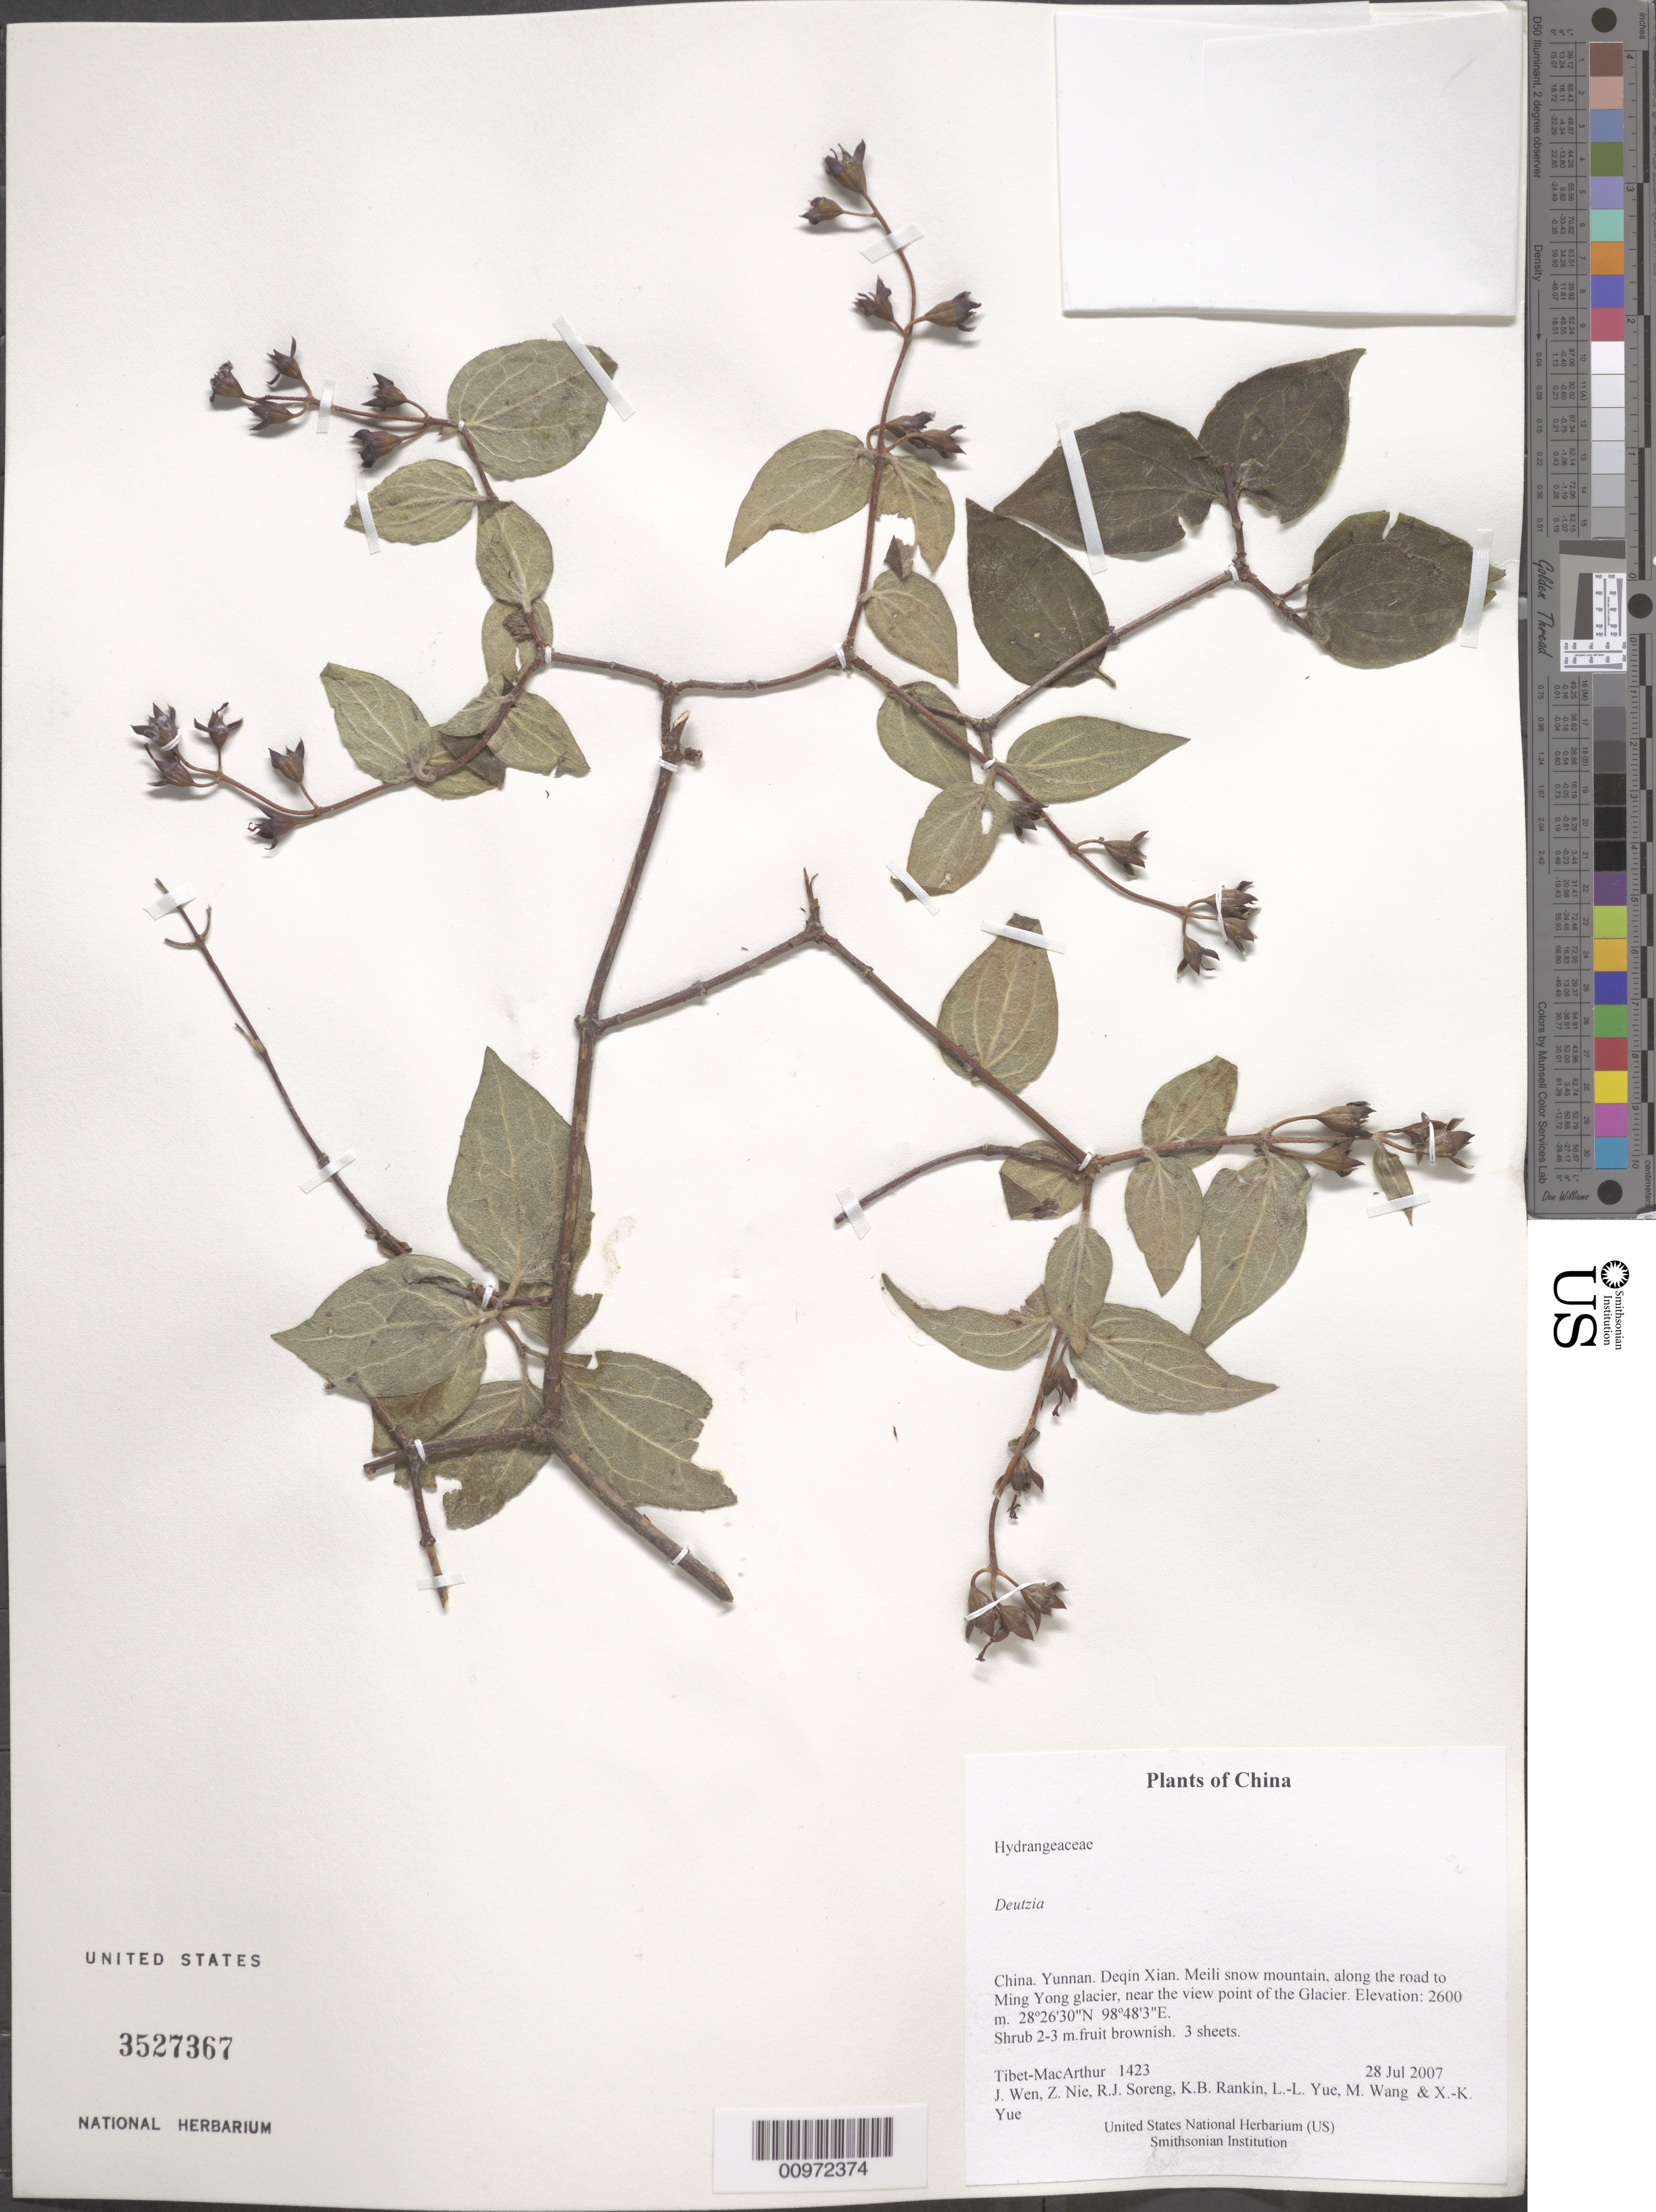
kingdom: Plantae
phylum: Tracheophyta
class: Magnoliopsida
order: Cornales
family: Hydrangeaceae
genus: Deutzia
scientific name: Deutzia sp.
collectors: Tibet-MacArthur, J. Wen, Z. Nie, R. J. Soreng, K. Rankin, L. Yue, M. Wang & X. Yue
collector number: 1423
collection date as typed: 28 Jul 2007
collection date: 2007-07-28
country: China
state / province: Yunnan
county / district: Deqin Xian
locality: Meili snow mountain, along the road to Ming Yong glacier, near the view point of the Glacier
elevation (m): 2600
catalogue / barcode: US 3527367